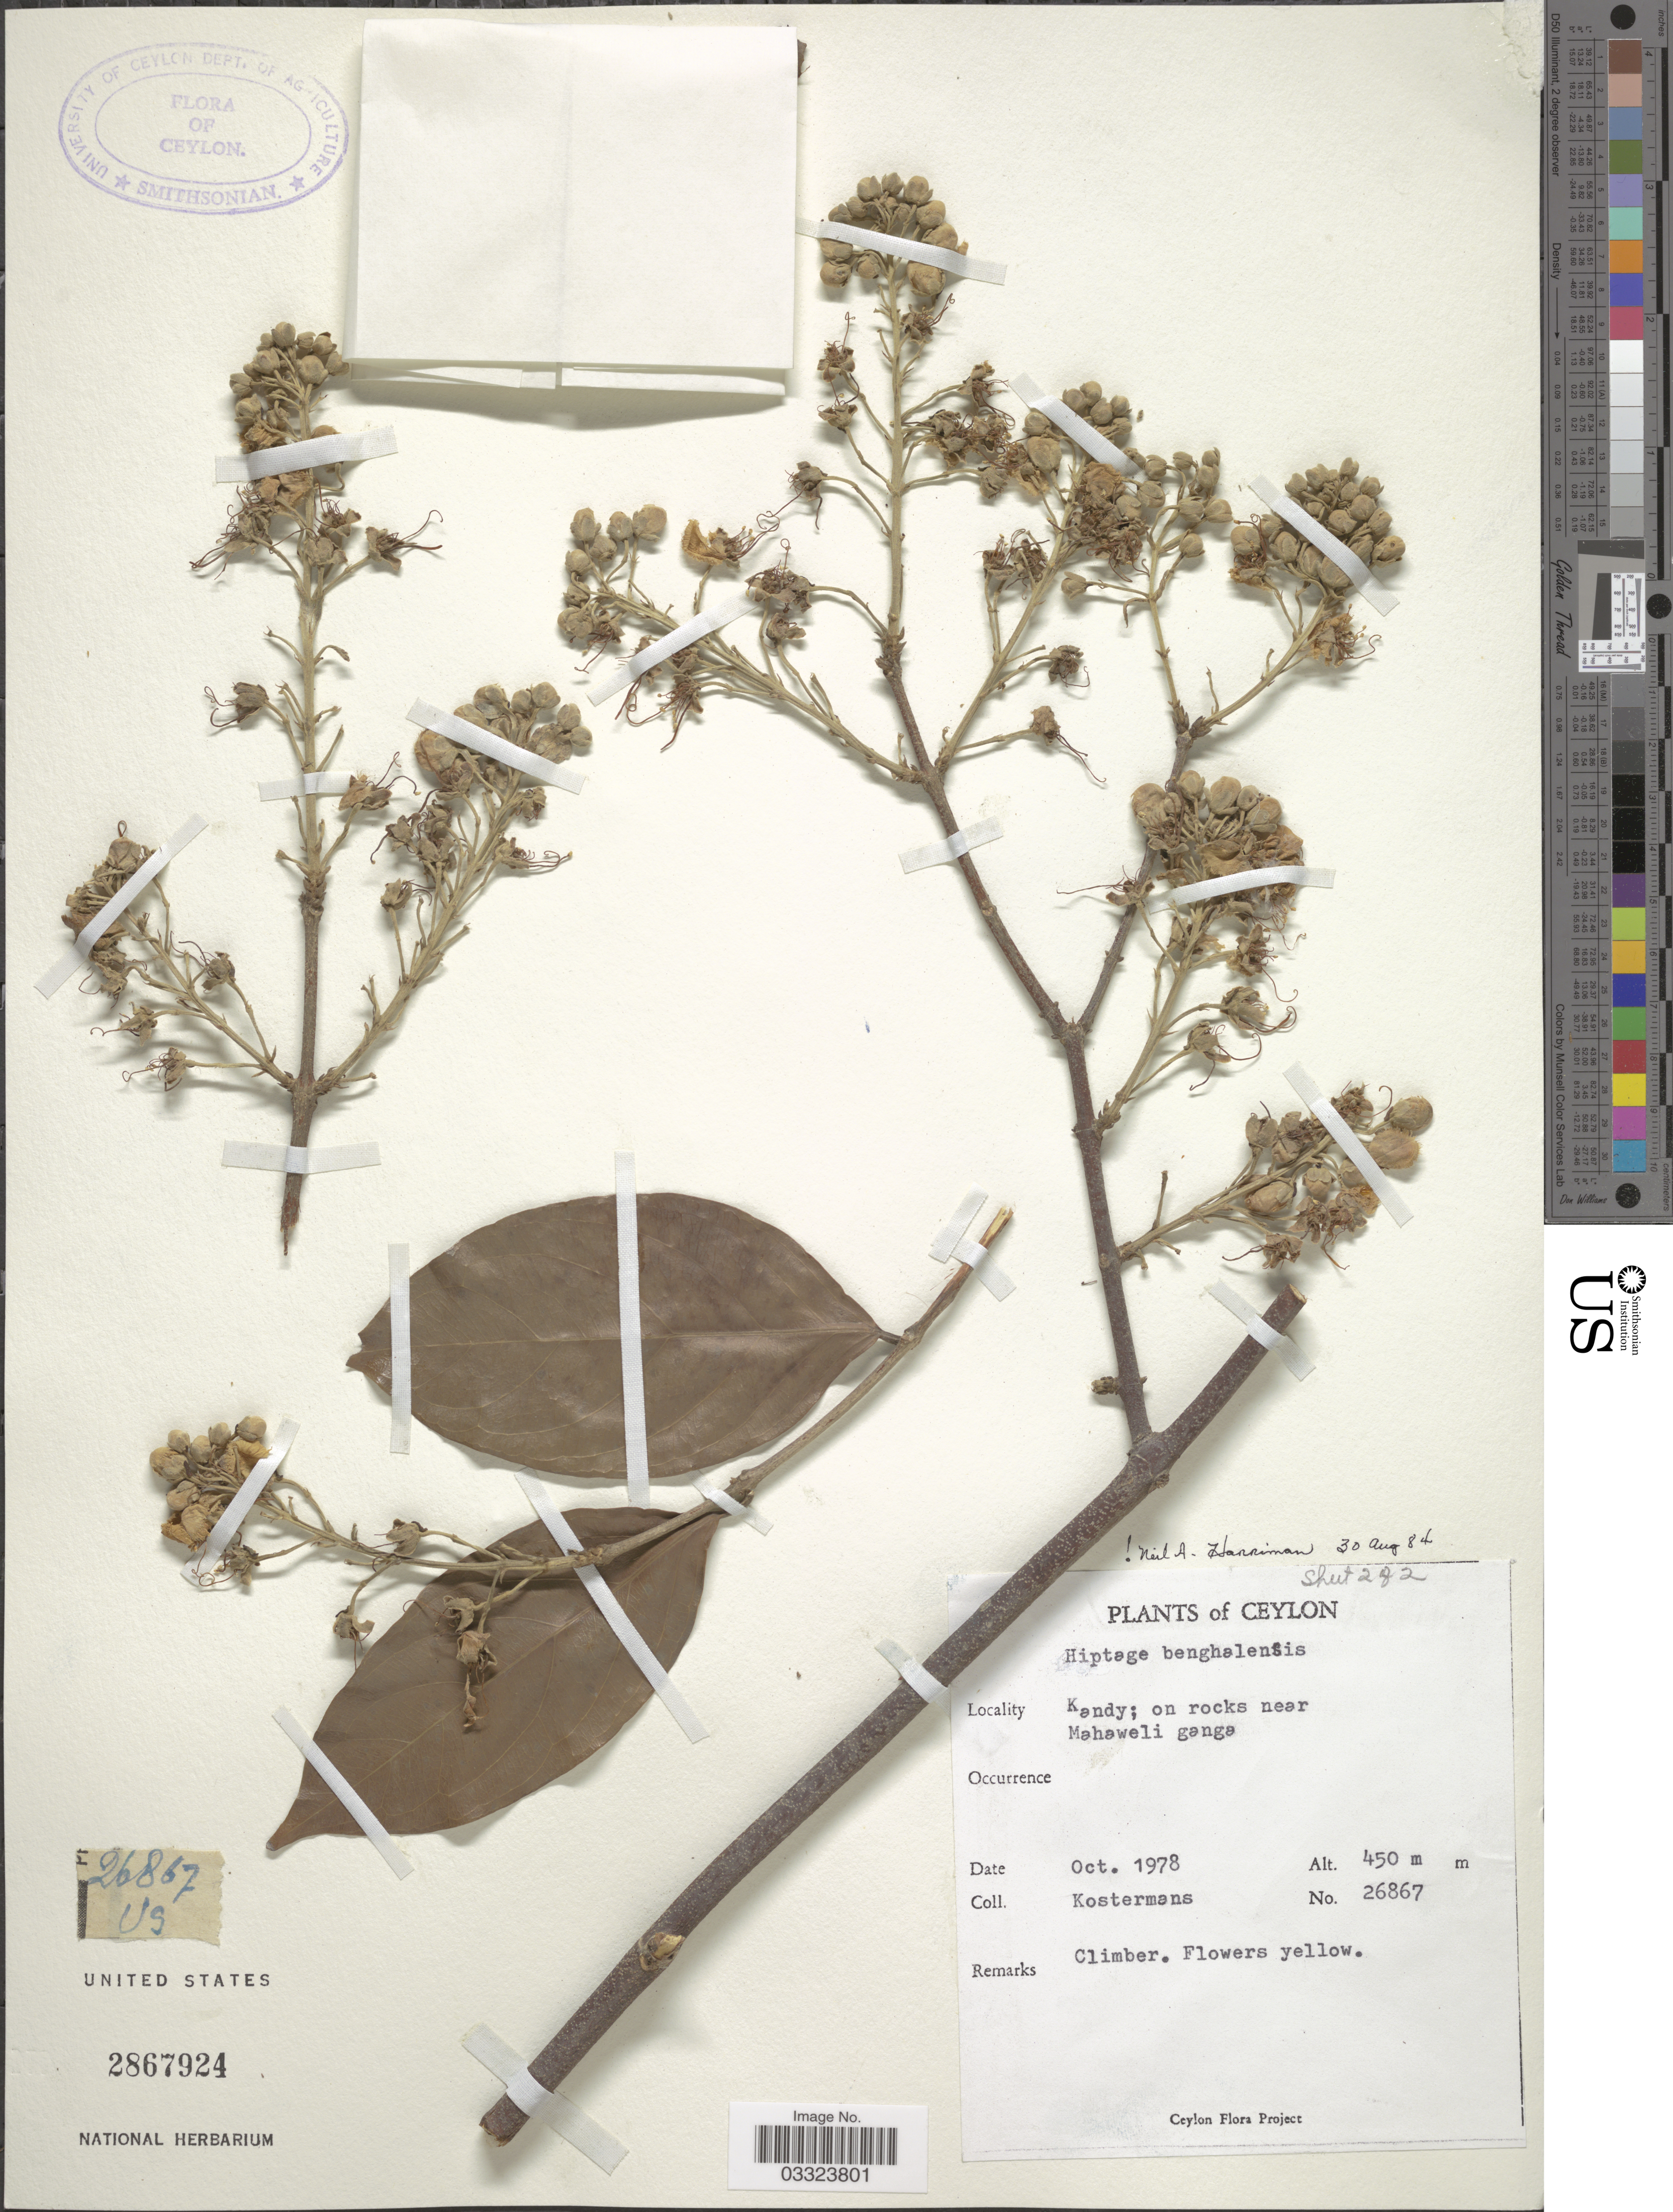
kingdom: Plantae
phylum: Tracheophyta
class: Magnoliopsida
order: Malpighiales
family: Malpighiaceae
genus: Hiptage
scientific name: Hiptage benghalensis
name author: (L.) Kurz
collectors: Kostermans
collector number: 26867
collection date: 1978-10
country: Sri Lanka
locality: Ceylon. Kandy; on rocks near Mahaweli ganga.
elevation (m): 450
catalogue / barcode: US 2867924